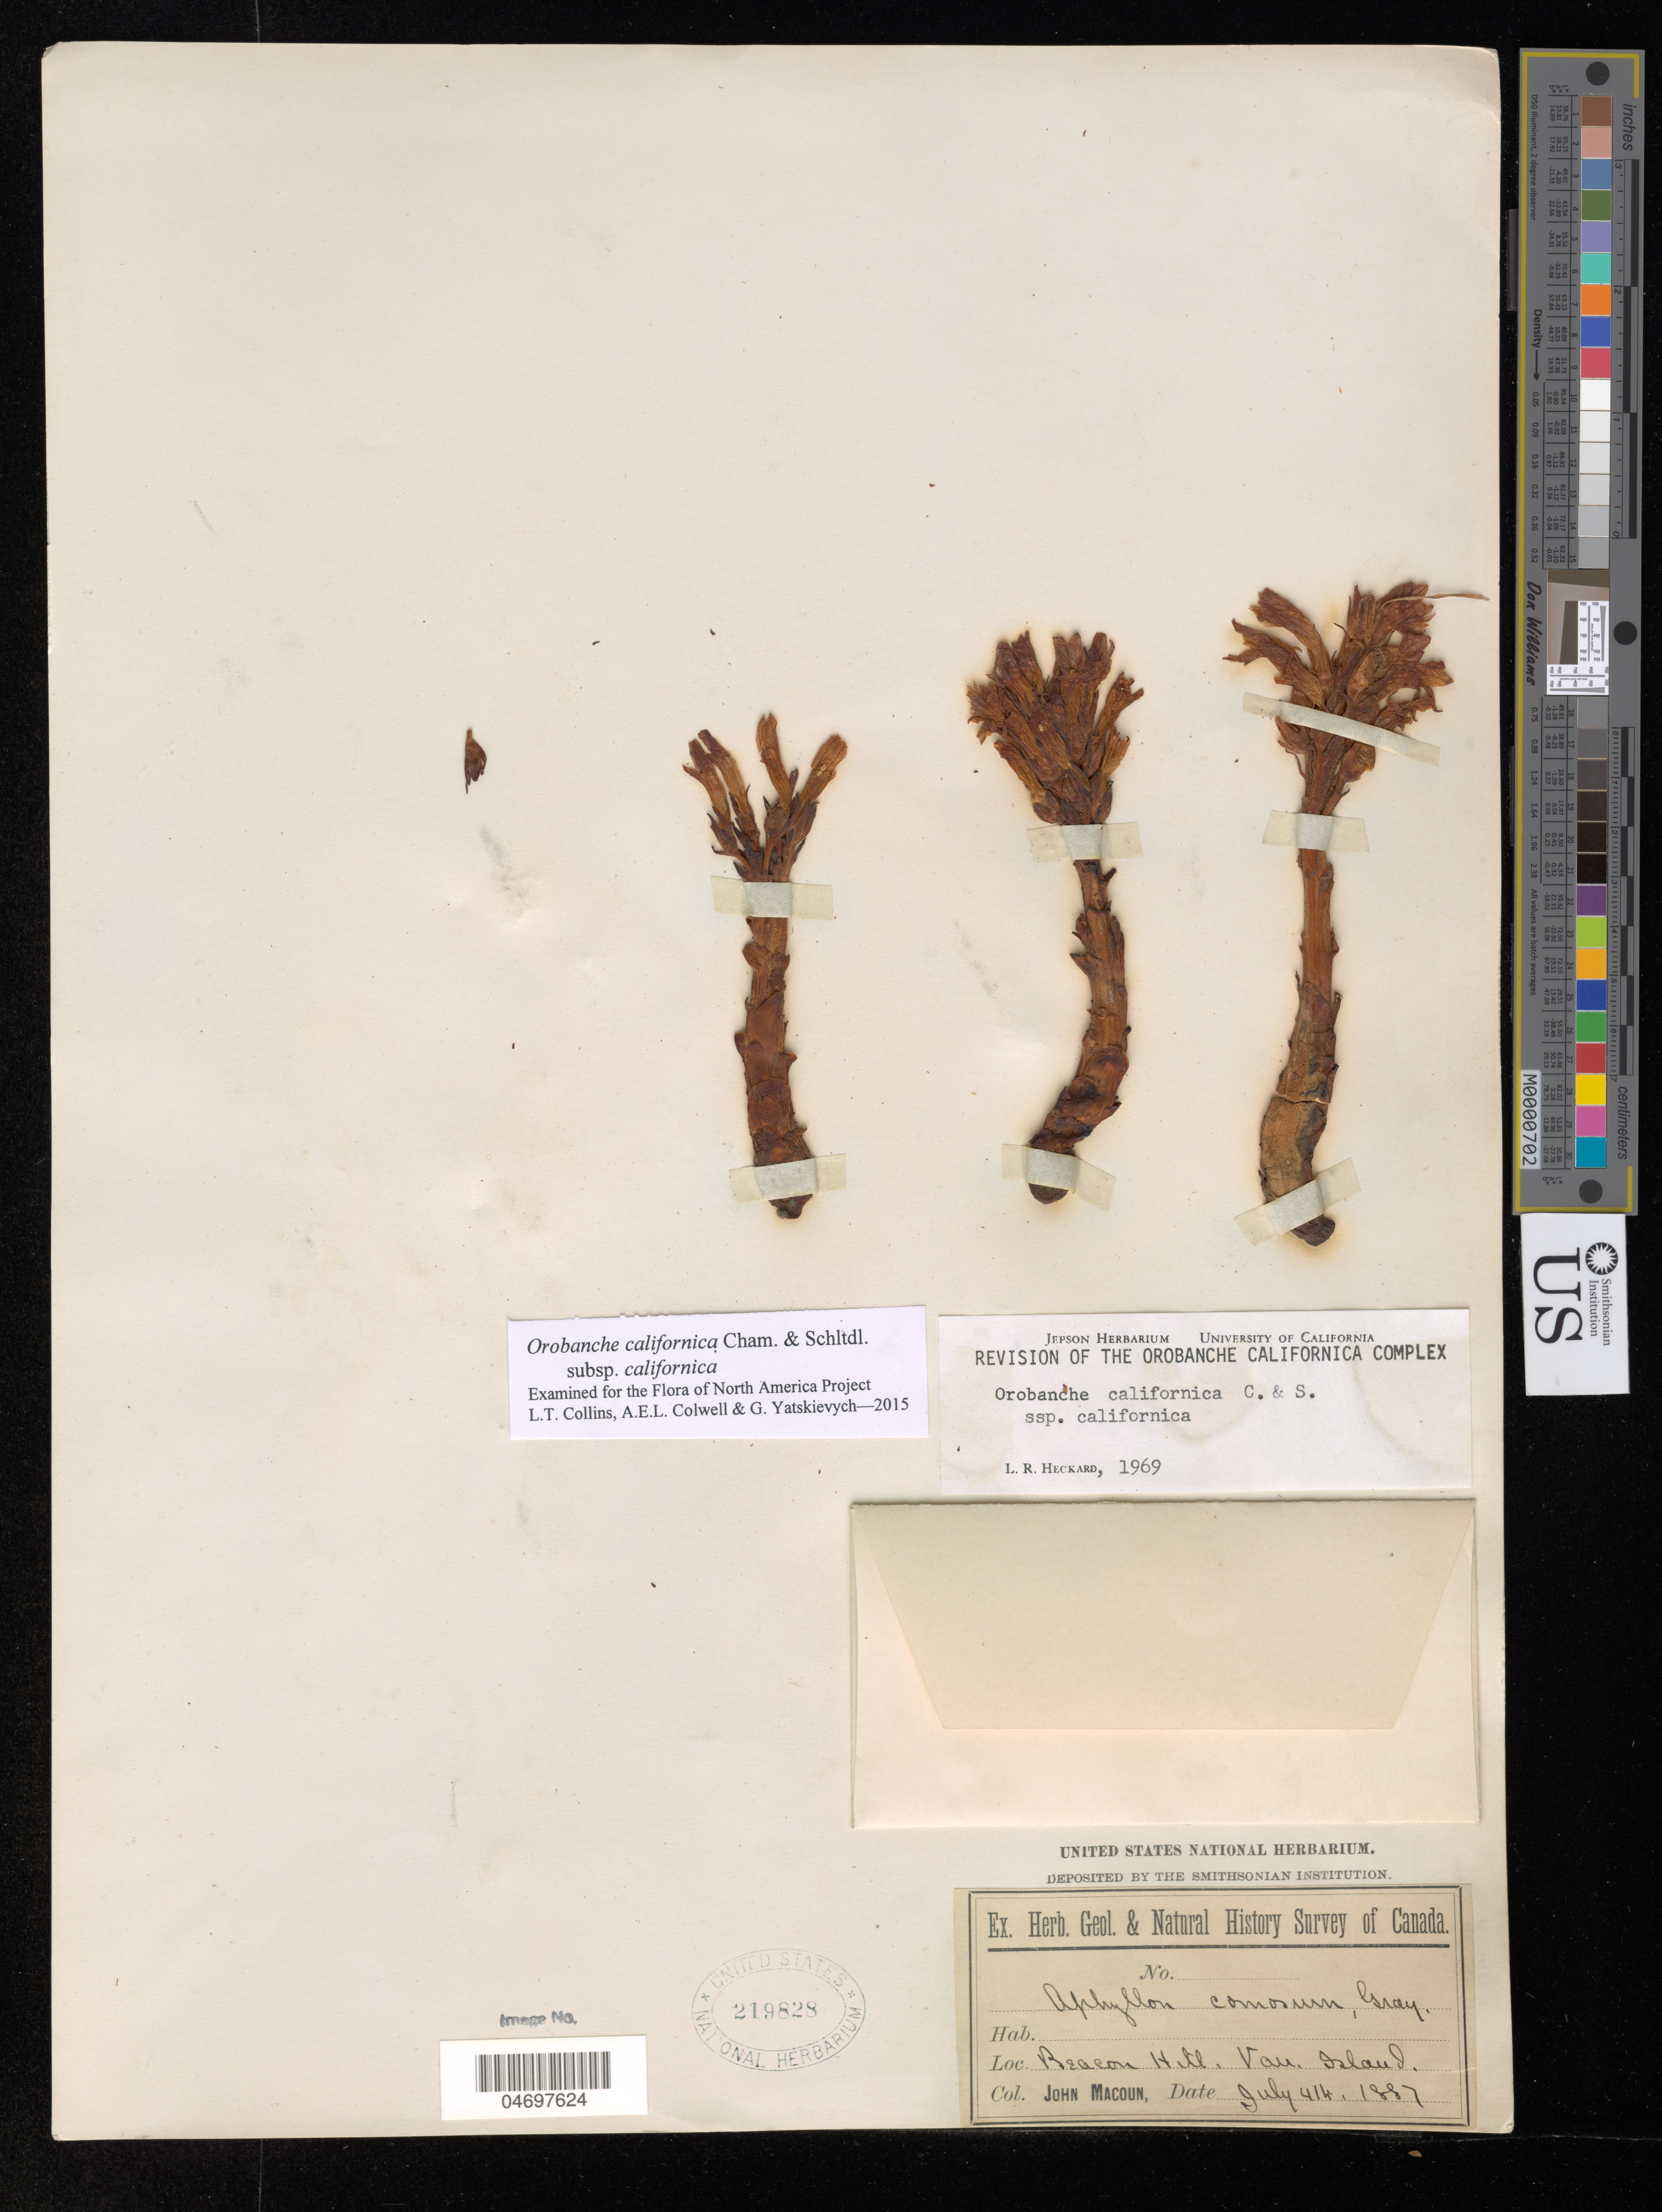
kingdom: Plantae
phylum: Tracheophyta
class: Magnoliopsida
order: Lamiales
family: Orobanchaceae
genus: Orobanche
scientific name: Orobanche californica subsp. californica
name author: Cham. & Schltdl.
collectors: J. Macoun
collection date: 1887-07-04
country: Canada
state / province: British Columbia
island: Vancouver Island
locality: Beacon Hill, Victoria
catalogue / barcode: US 219828